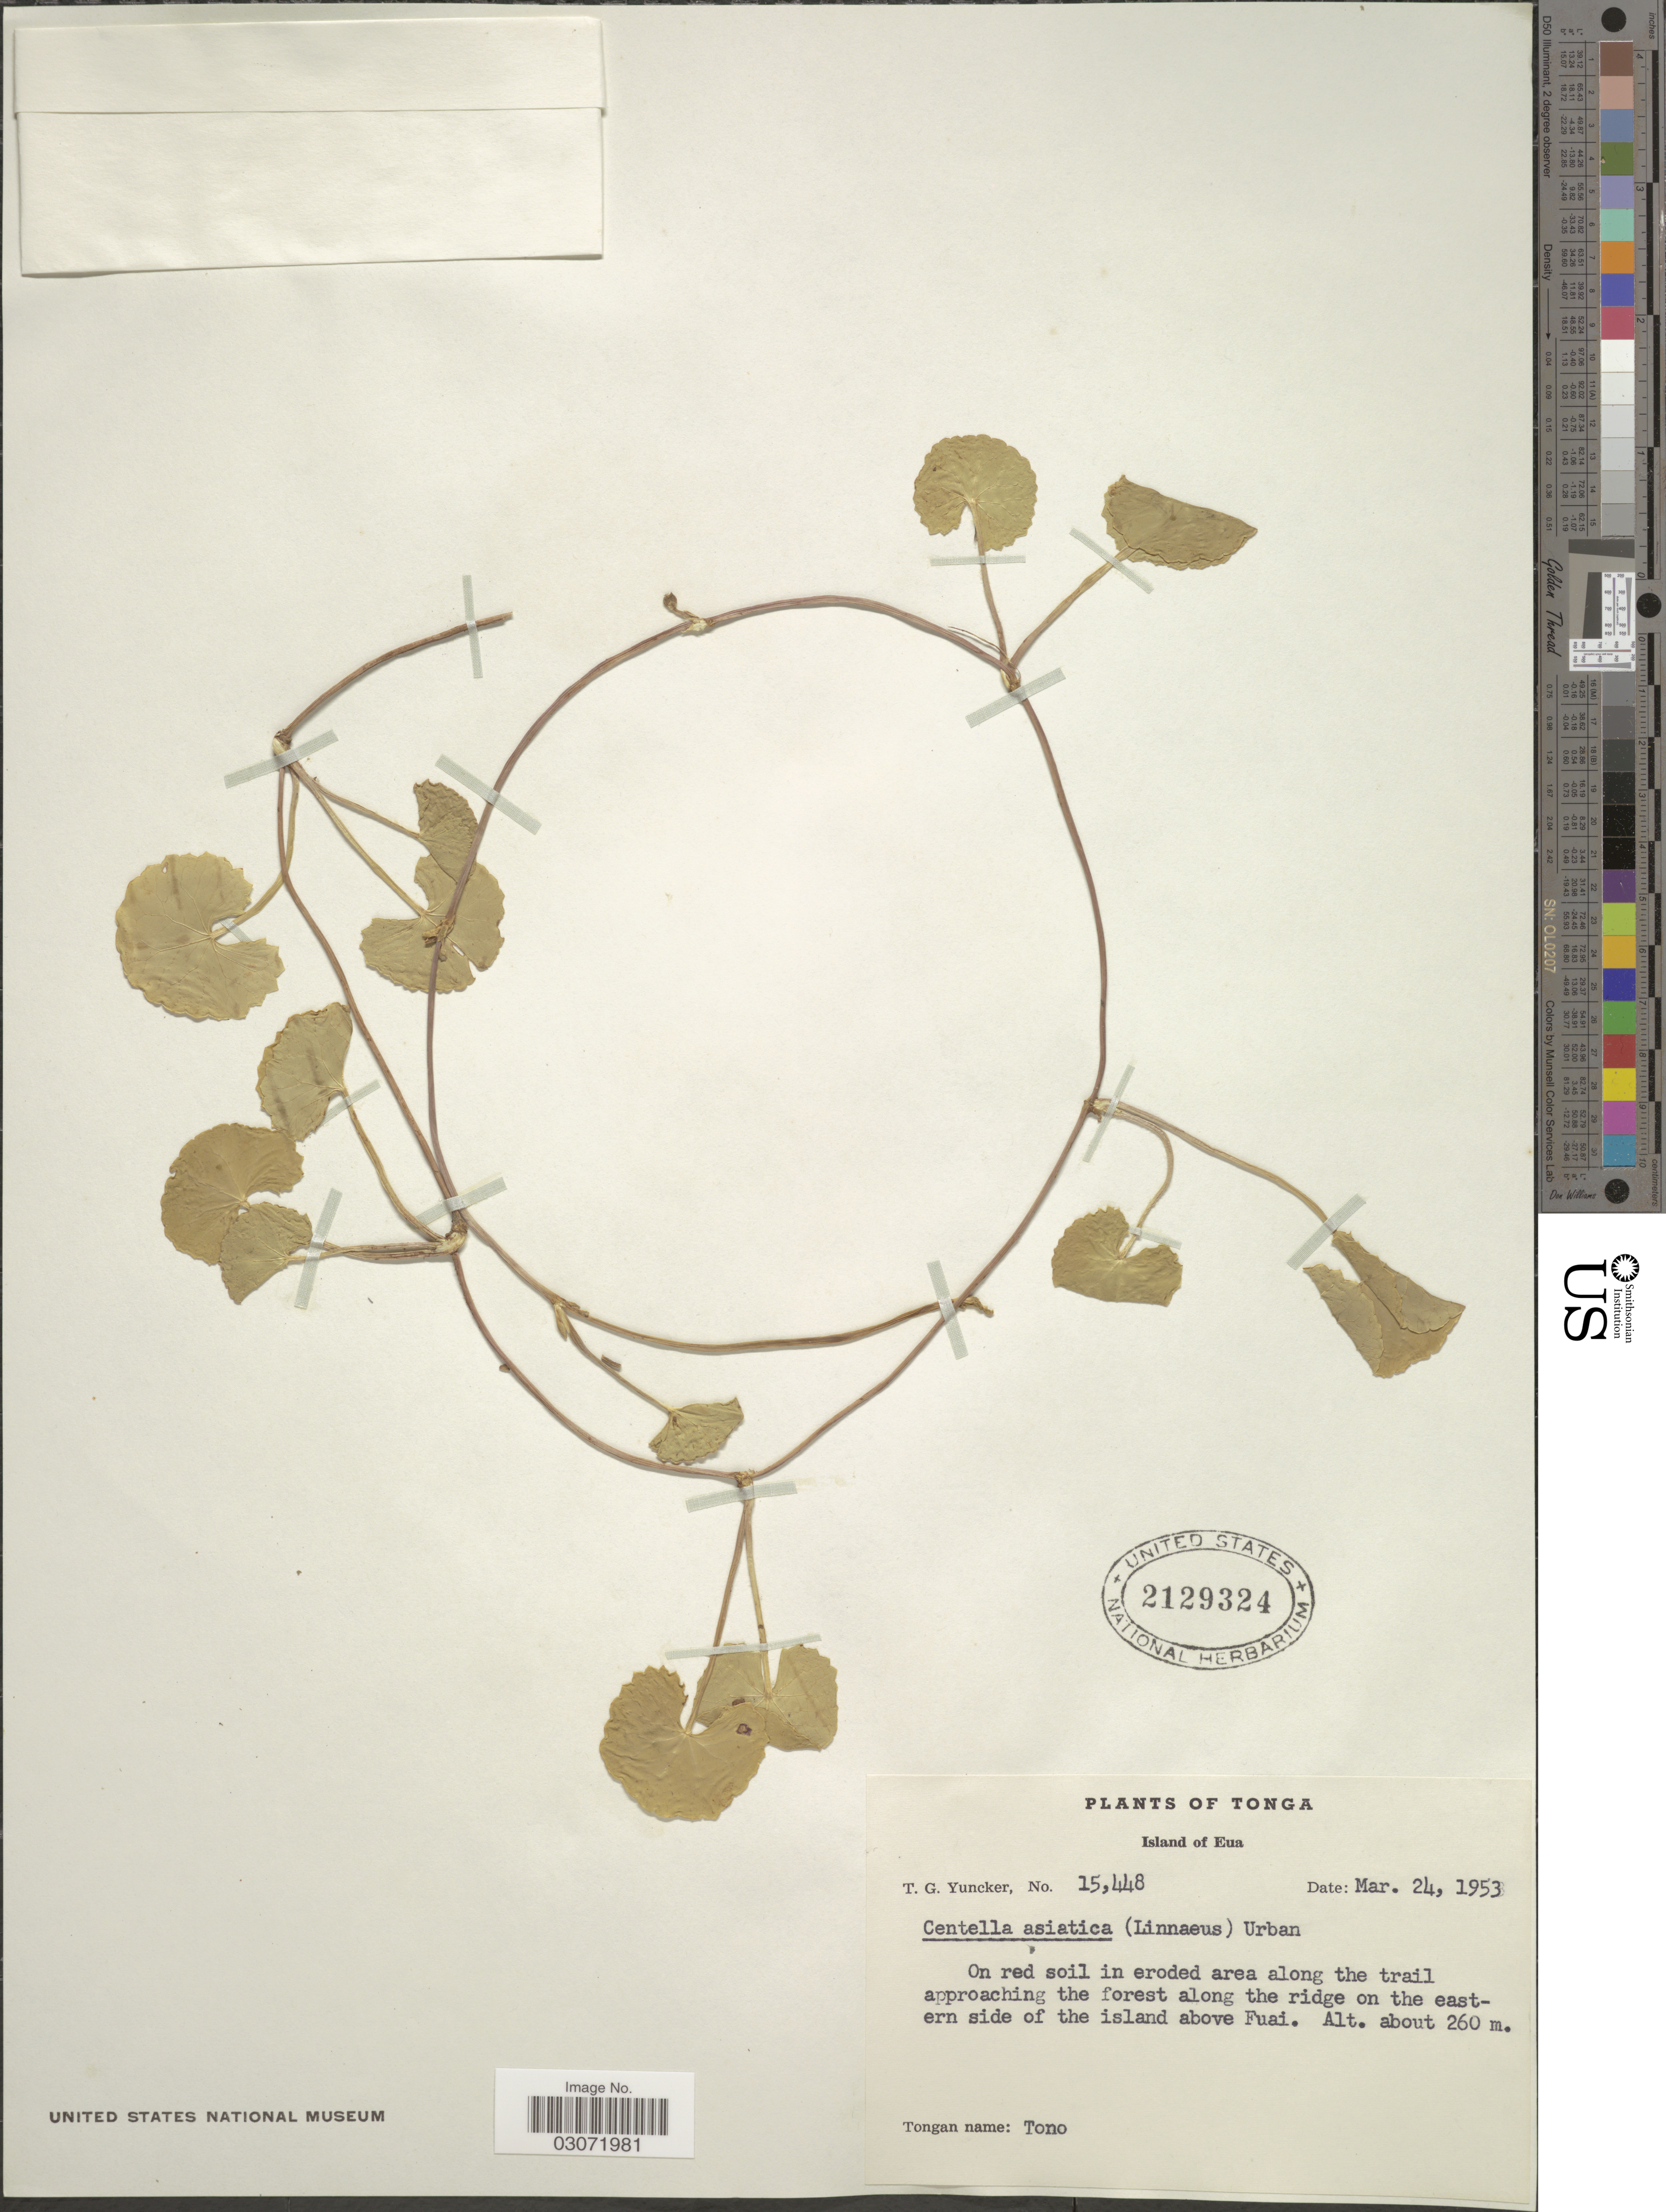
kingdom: Plantae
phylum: Tracheophyta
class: Magnoliopsida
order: Apiales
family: Apiaceae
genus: Centella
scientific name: Centella asiatica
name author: (L.) Urb.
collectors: T. G. Yuncker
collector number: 15448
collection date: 1953-03-24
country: Tonga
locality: Island of Eua. On red soil in eroded area along the trail approaching the forest along the ridge on the eastern side of the island above Fuai.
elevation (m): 260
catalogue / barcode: US 2129324